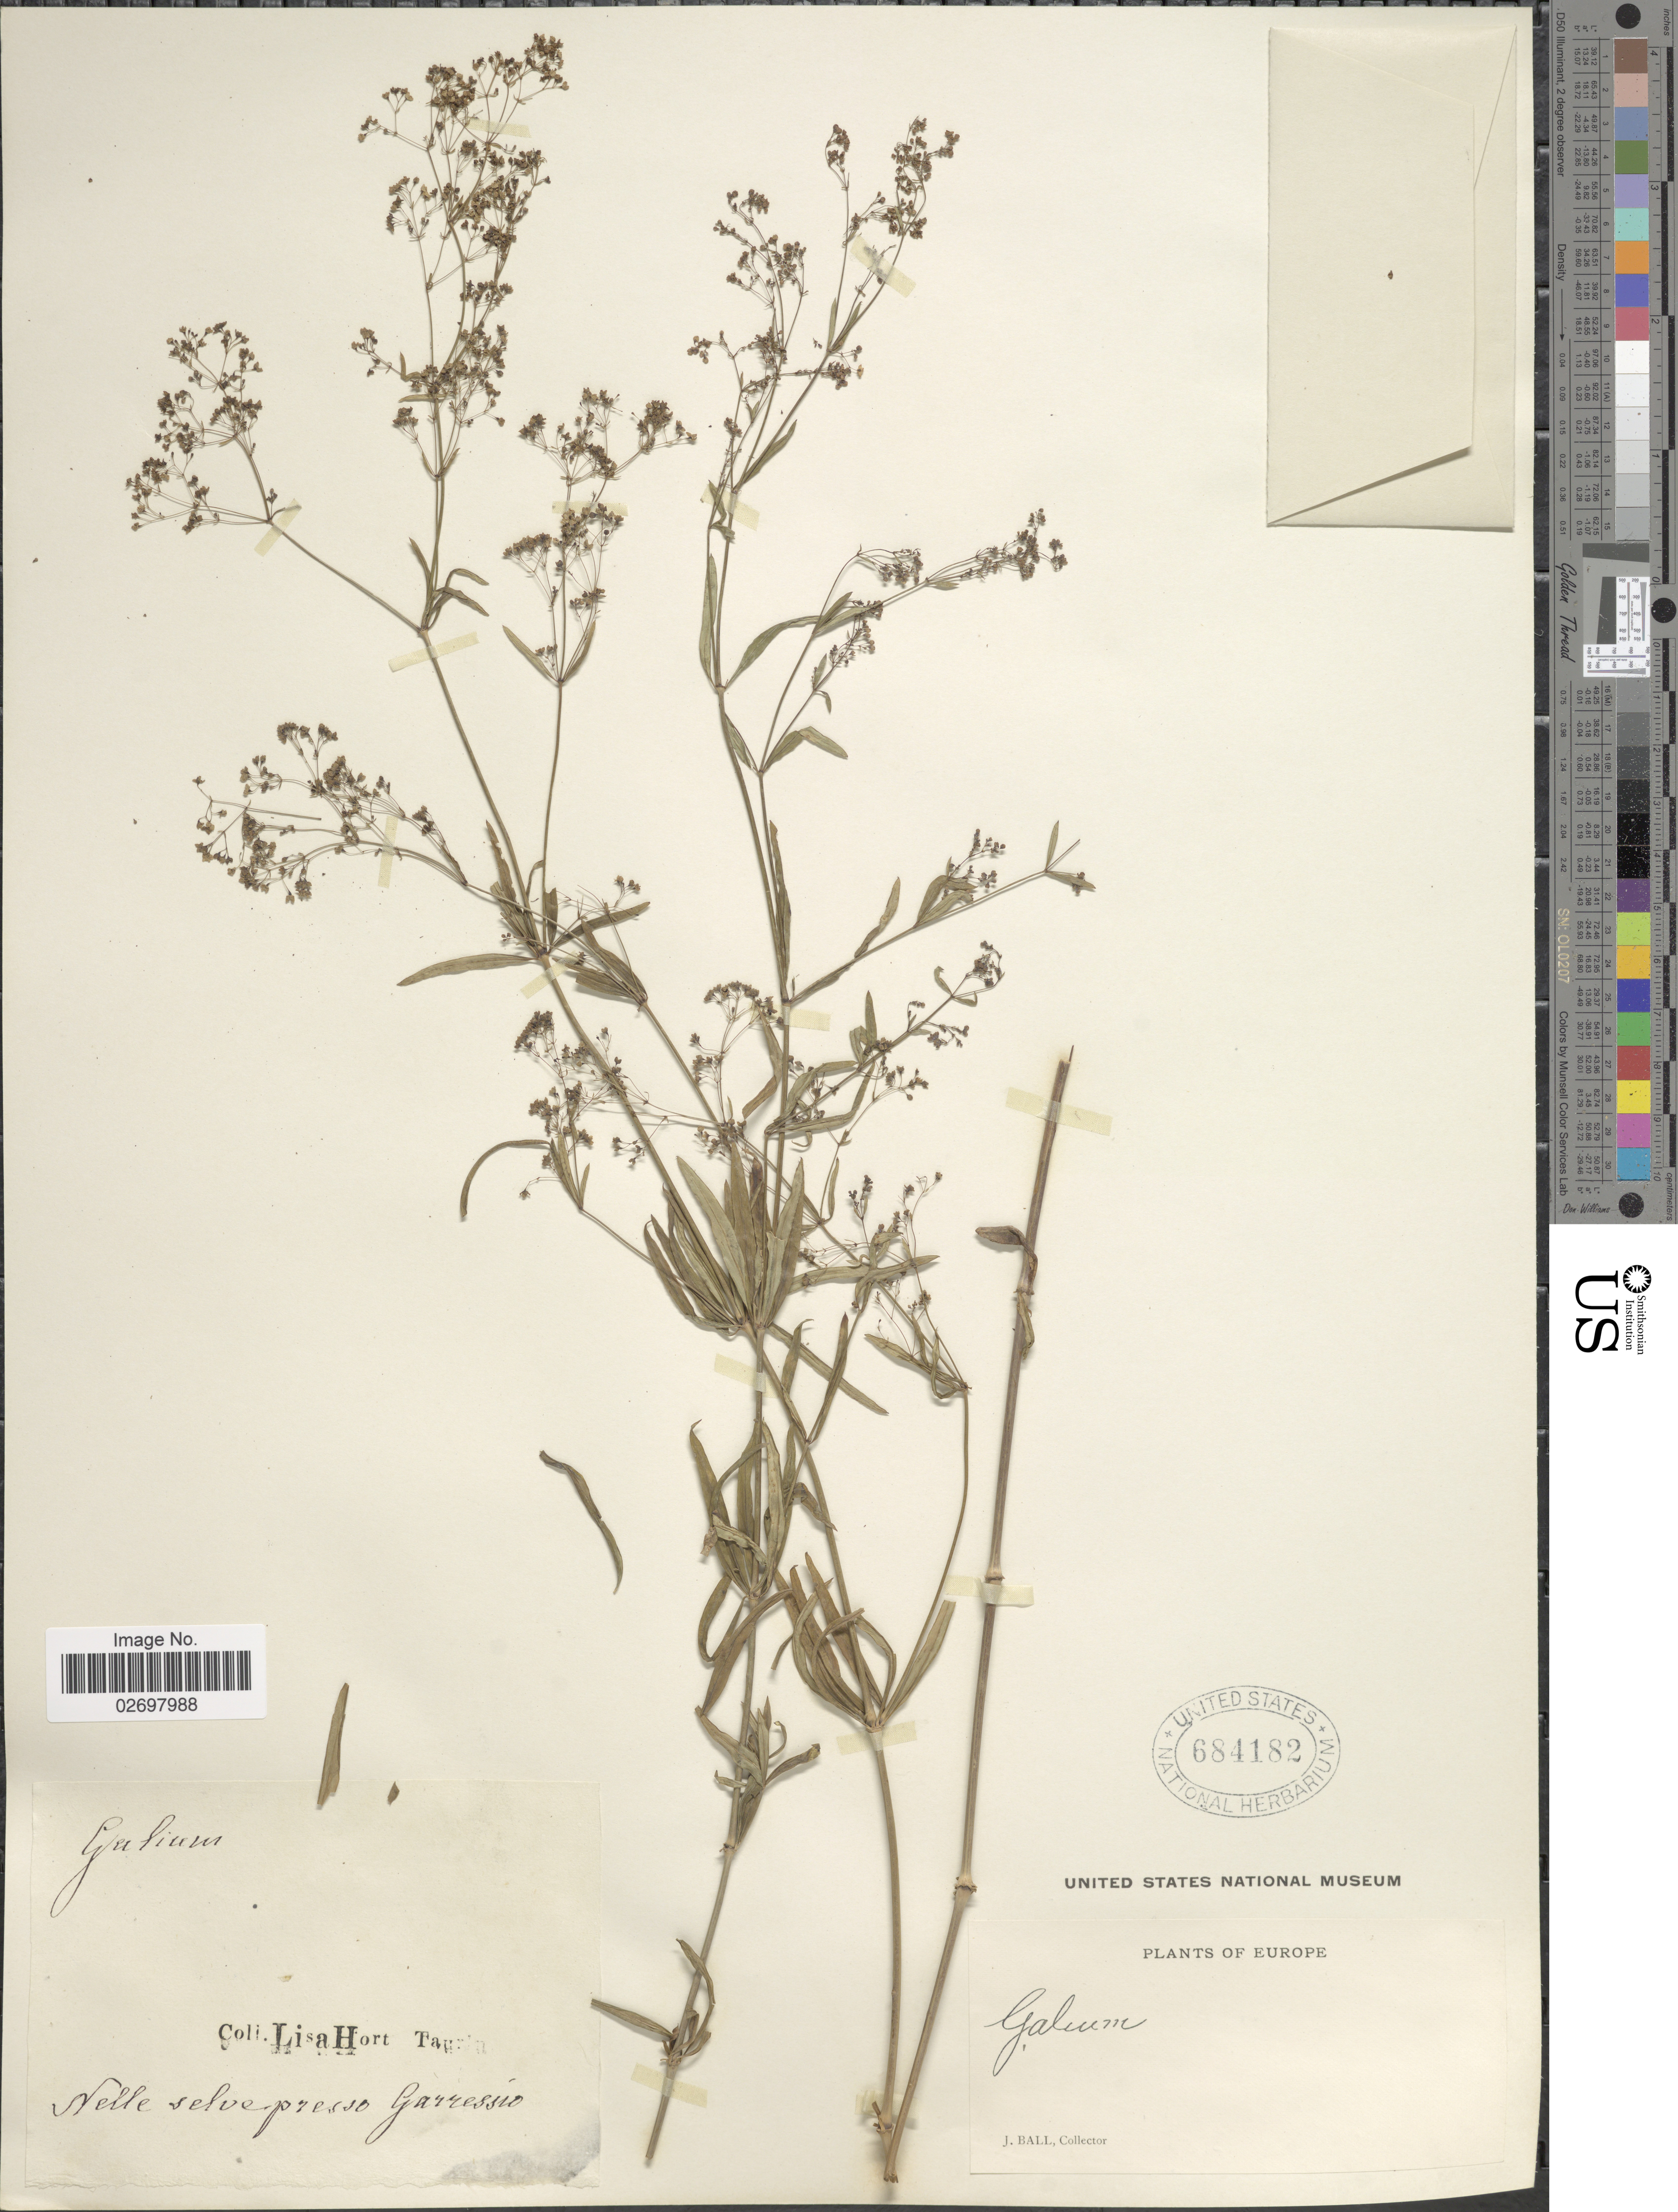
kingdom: Plantae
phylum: Tracheophyta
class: Magnoliopsida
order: Gentianales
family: Rubiaceae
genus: Galium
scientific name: Galium sp.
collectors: J. Ball & L. Hort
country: Italy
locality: Nelle selve presso Garressio, Europe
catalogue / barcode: US 684182